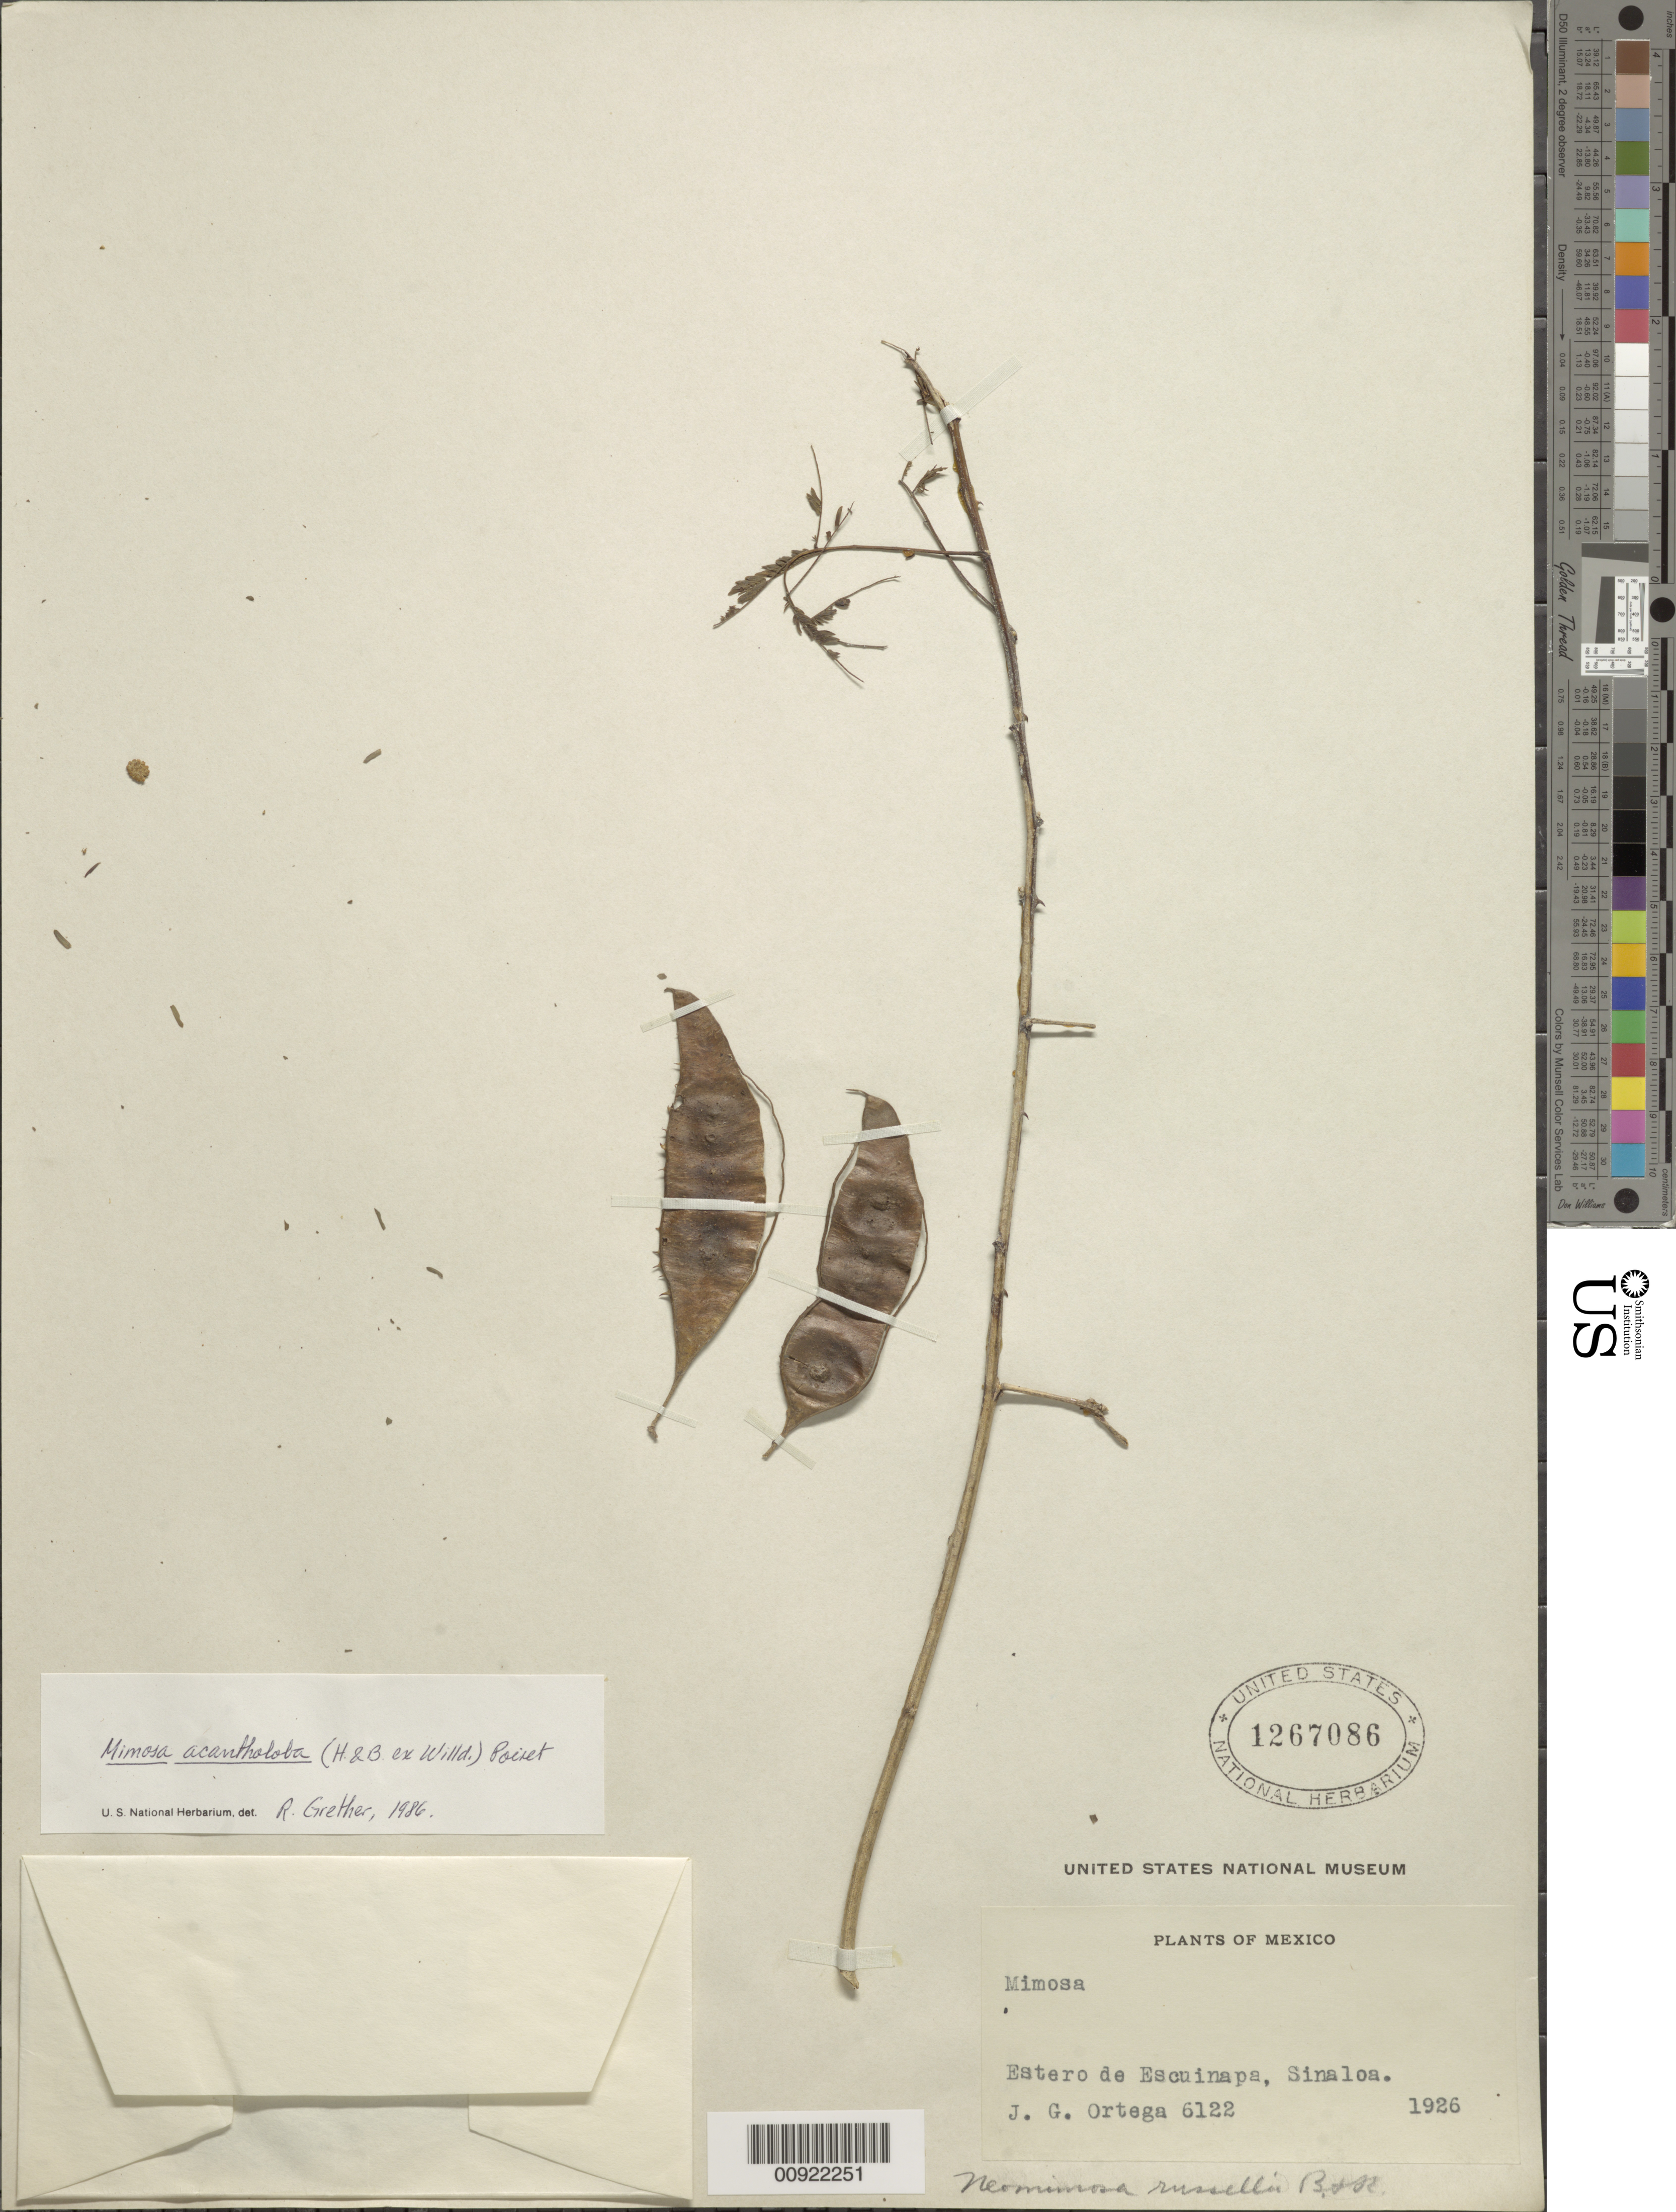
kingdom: Plantae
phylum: Tracheophyta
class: Magnoliopsida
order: Fabales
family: Fabaceae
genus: Mimosa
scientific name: Mimosa acantholoba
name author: (Willd.) Poir.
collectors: J. Ortega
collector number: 6122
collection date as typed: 1926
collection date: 1926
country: Mexico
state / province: Sinaloa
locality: Estero de Escuinapa, Sinaloa.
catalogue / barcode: US 1267086